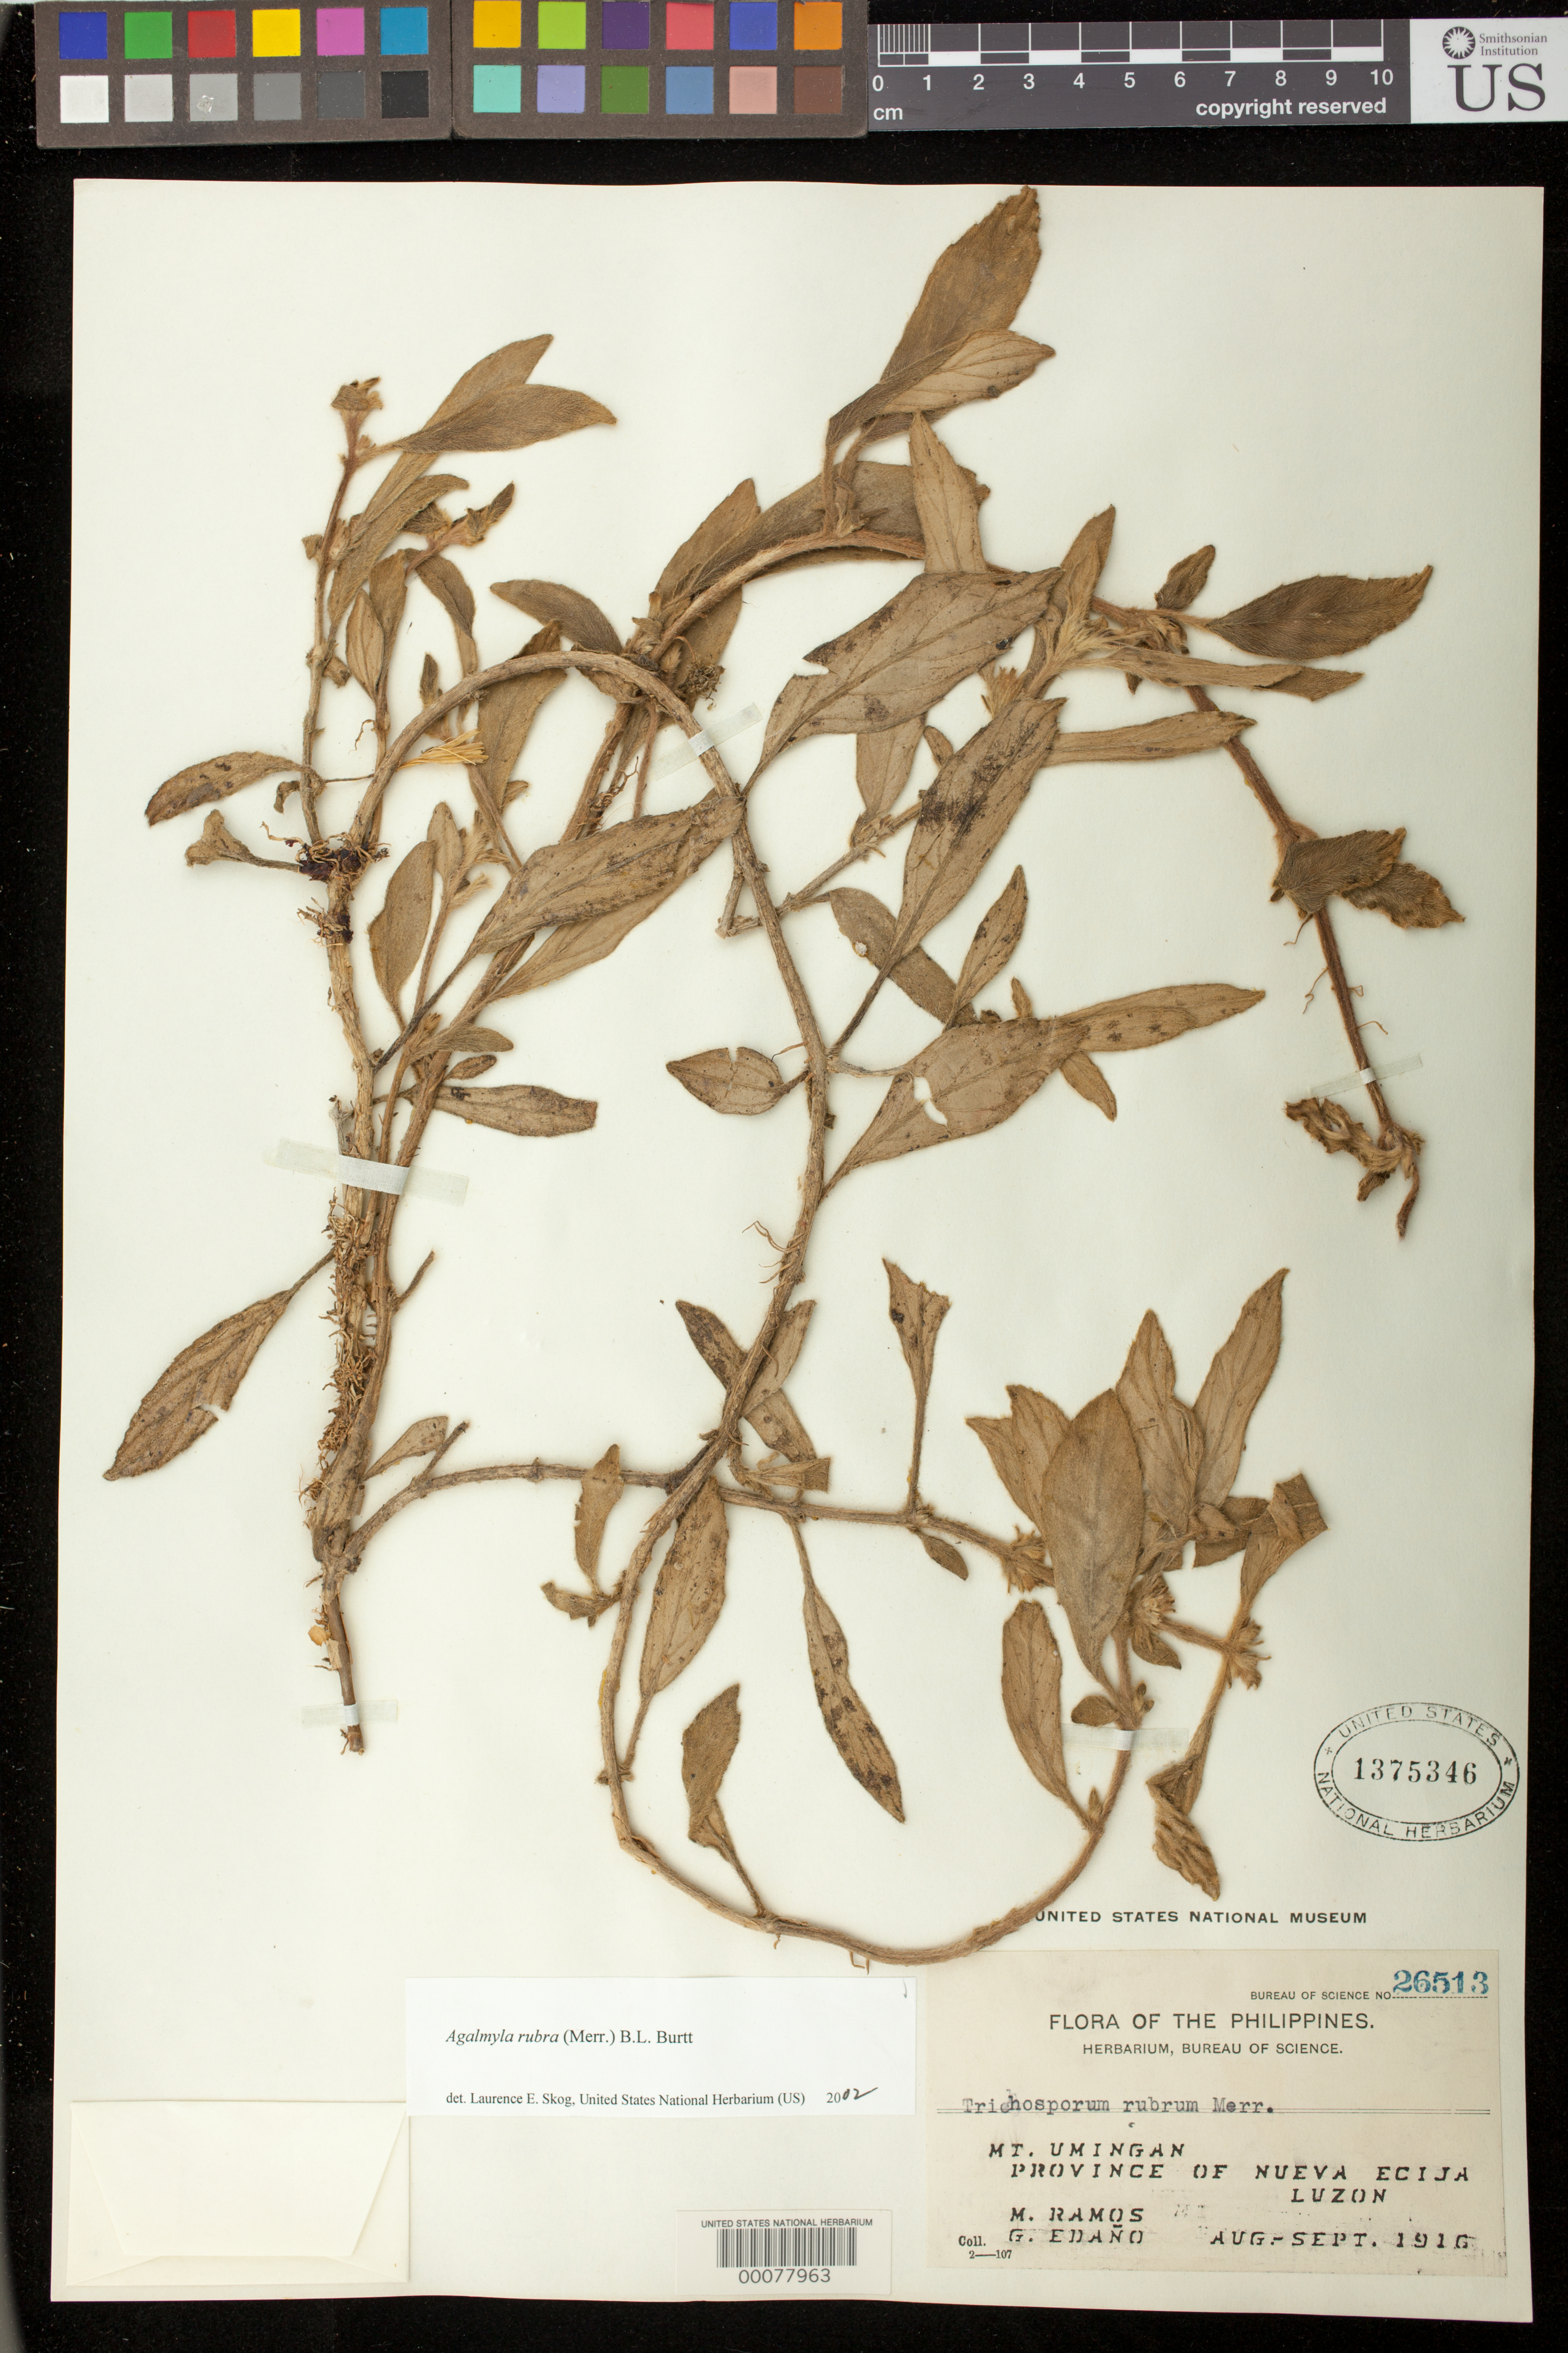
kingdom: Plantae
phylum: Tracheophyta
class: Magnoliopsida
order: Lamiales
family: Gesneriaceae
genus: Agalmyla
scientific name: Agalmyla rubrum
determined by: Skog, Laurence E.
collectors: M. Ramos & G. Edaño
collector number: Bur. Sci. 26513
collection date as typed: Aug-Sep 1916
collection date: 1916-08/1916-09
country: Philippines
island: Luzon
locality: Mt. Umingan, Province of Nueva Ecija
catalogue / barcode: US 1375346